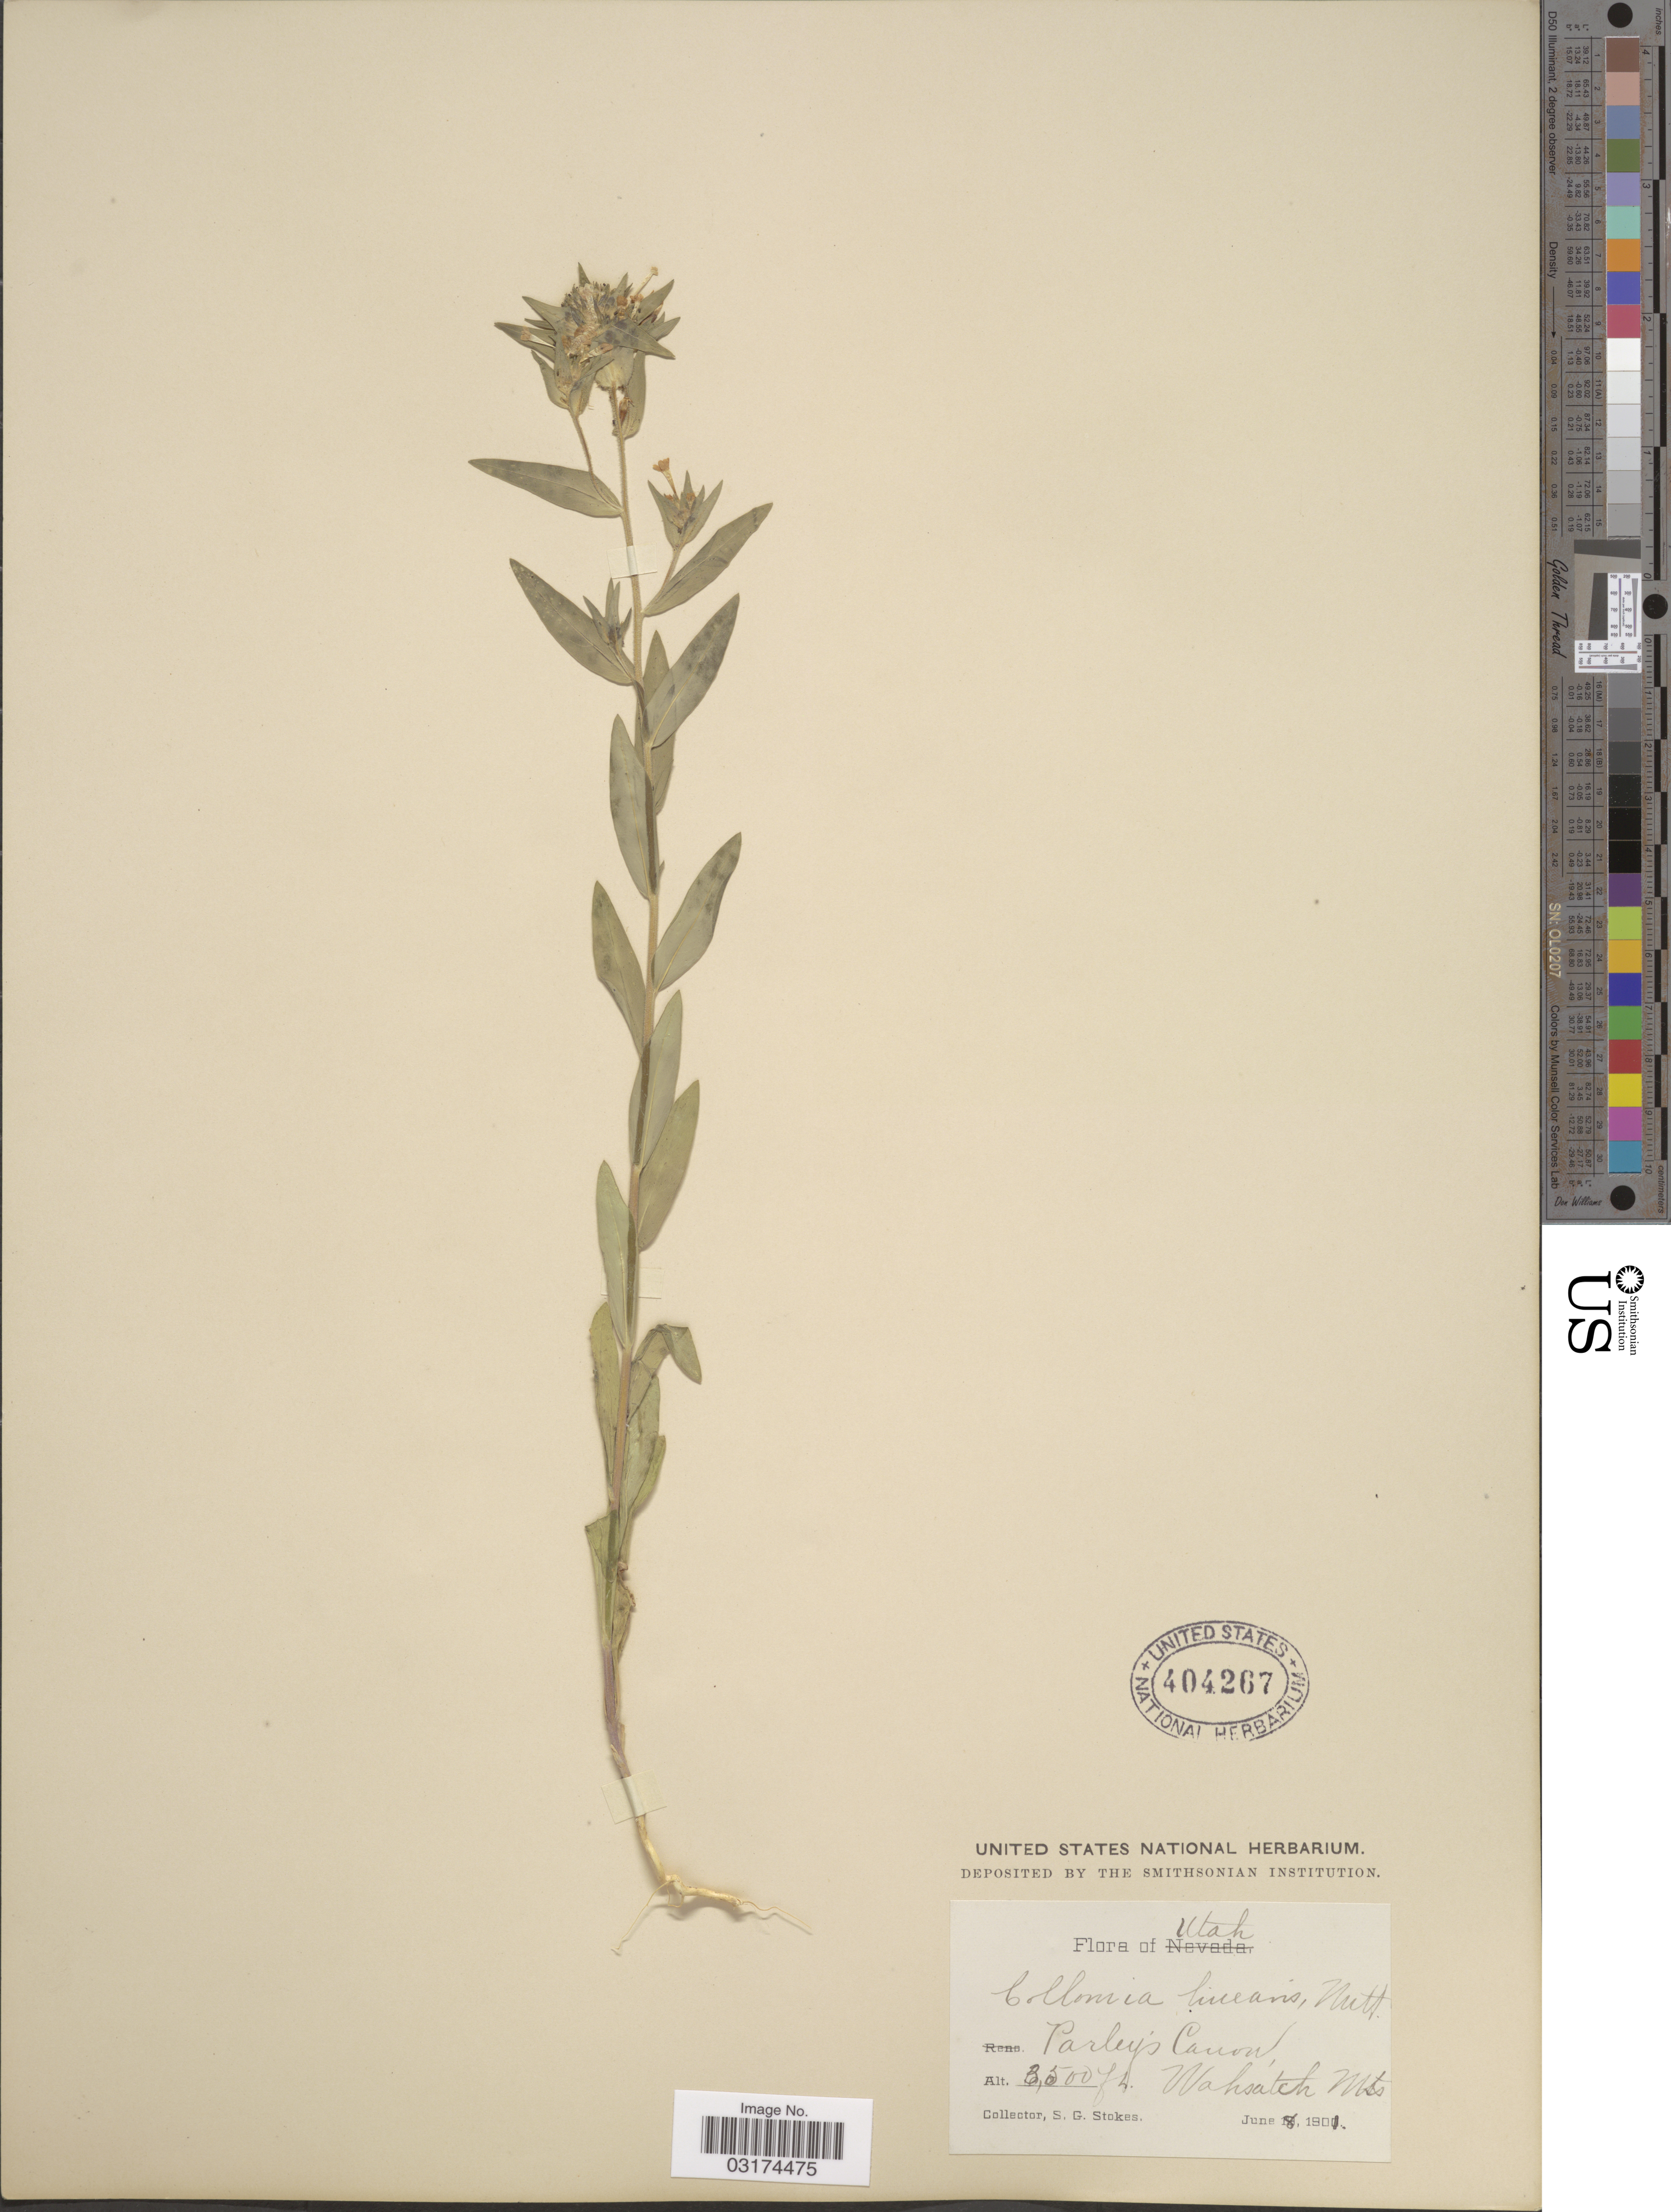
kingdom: Plantae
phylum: Tracheophyta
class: Magnoliopsida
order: Ericales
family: Polemoniaceae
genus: Collomia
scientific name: Collomia linearis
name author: Nutt.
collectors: S. G. Stokes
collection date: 1901-06-08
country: United States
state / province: Utah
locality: Parley's Canons, Wahsatch Mts.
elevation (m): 1067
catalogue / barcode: US 404267